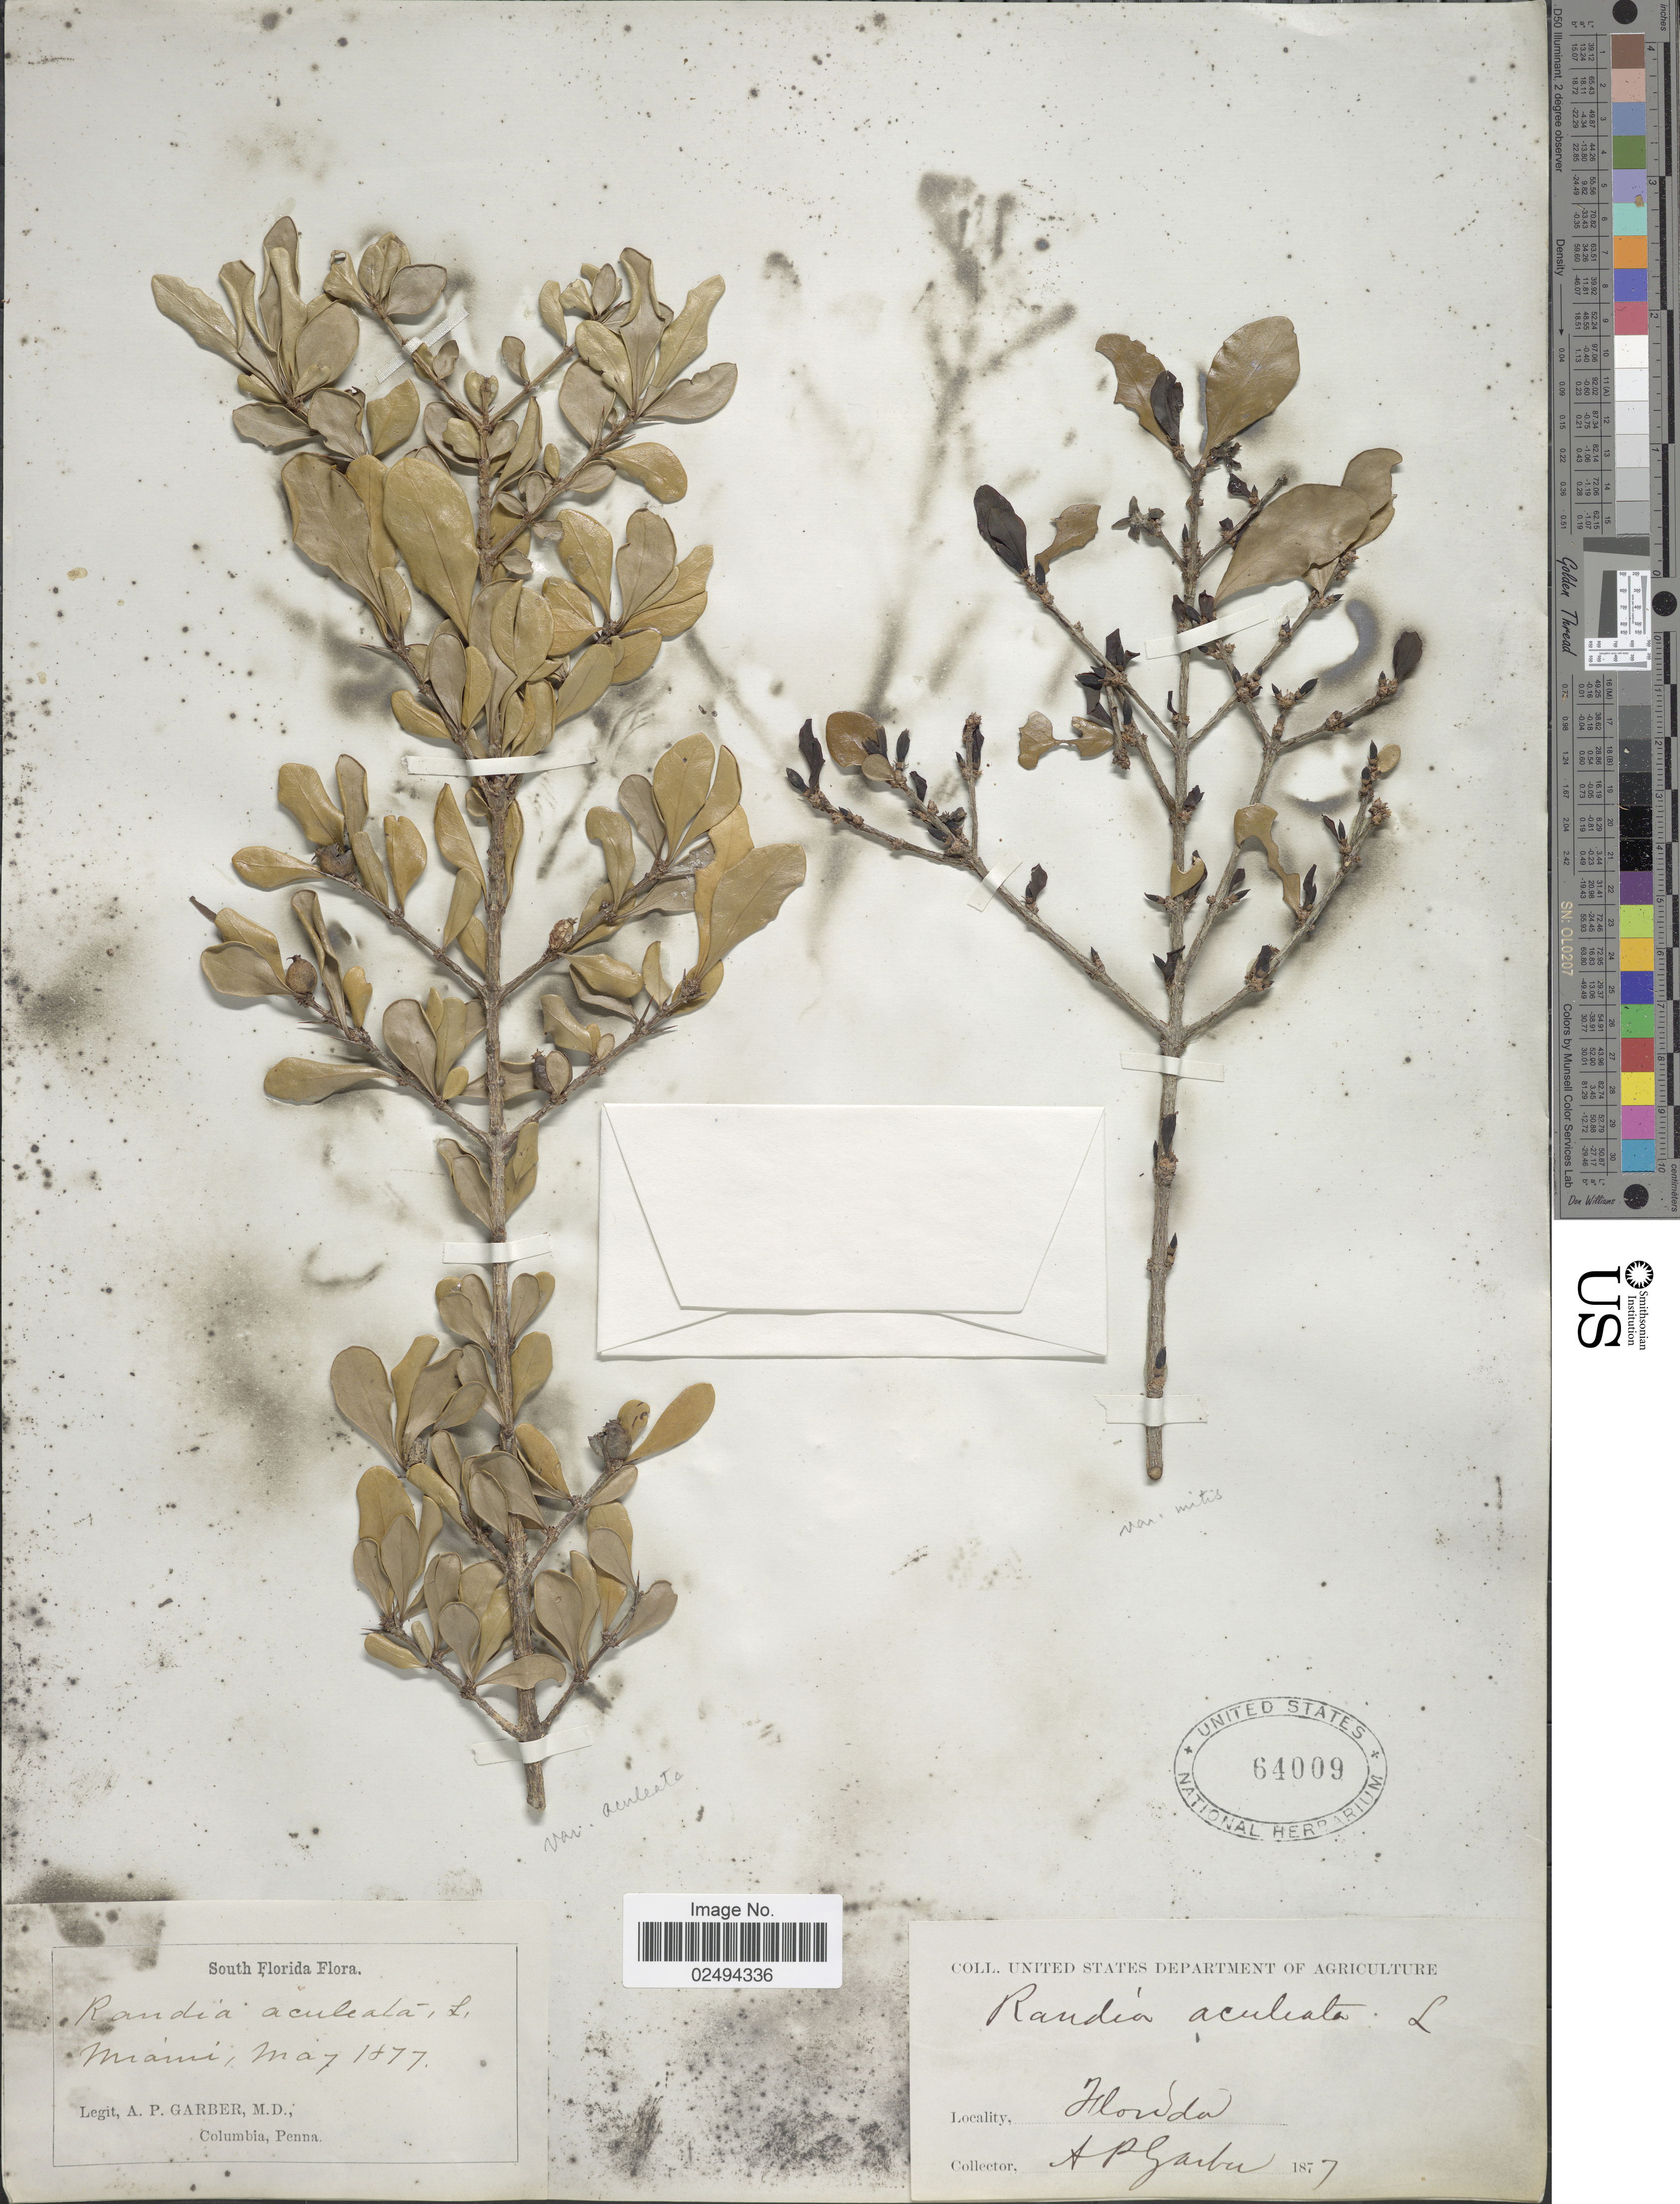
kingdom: Plantae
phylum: Tracheophyta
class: Magnoliopsida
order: Gentianales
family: Rubiaceae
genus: Randia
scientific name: Randia aculeata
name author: L.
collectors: A. P. Garber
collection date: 1877-05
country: United States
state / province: Florida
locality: South Florida, Miami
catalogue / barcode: US 64009